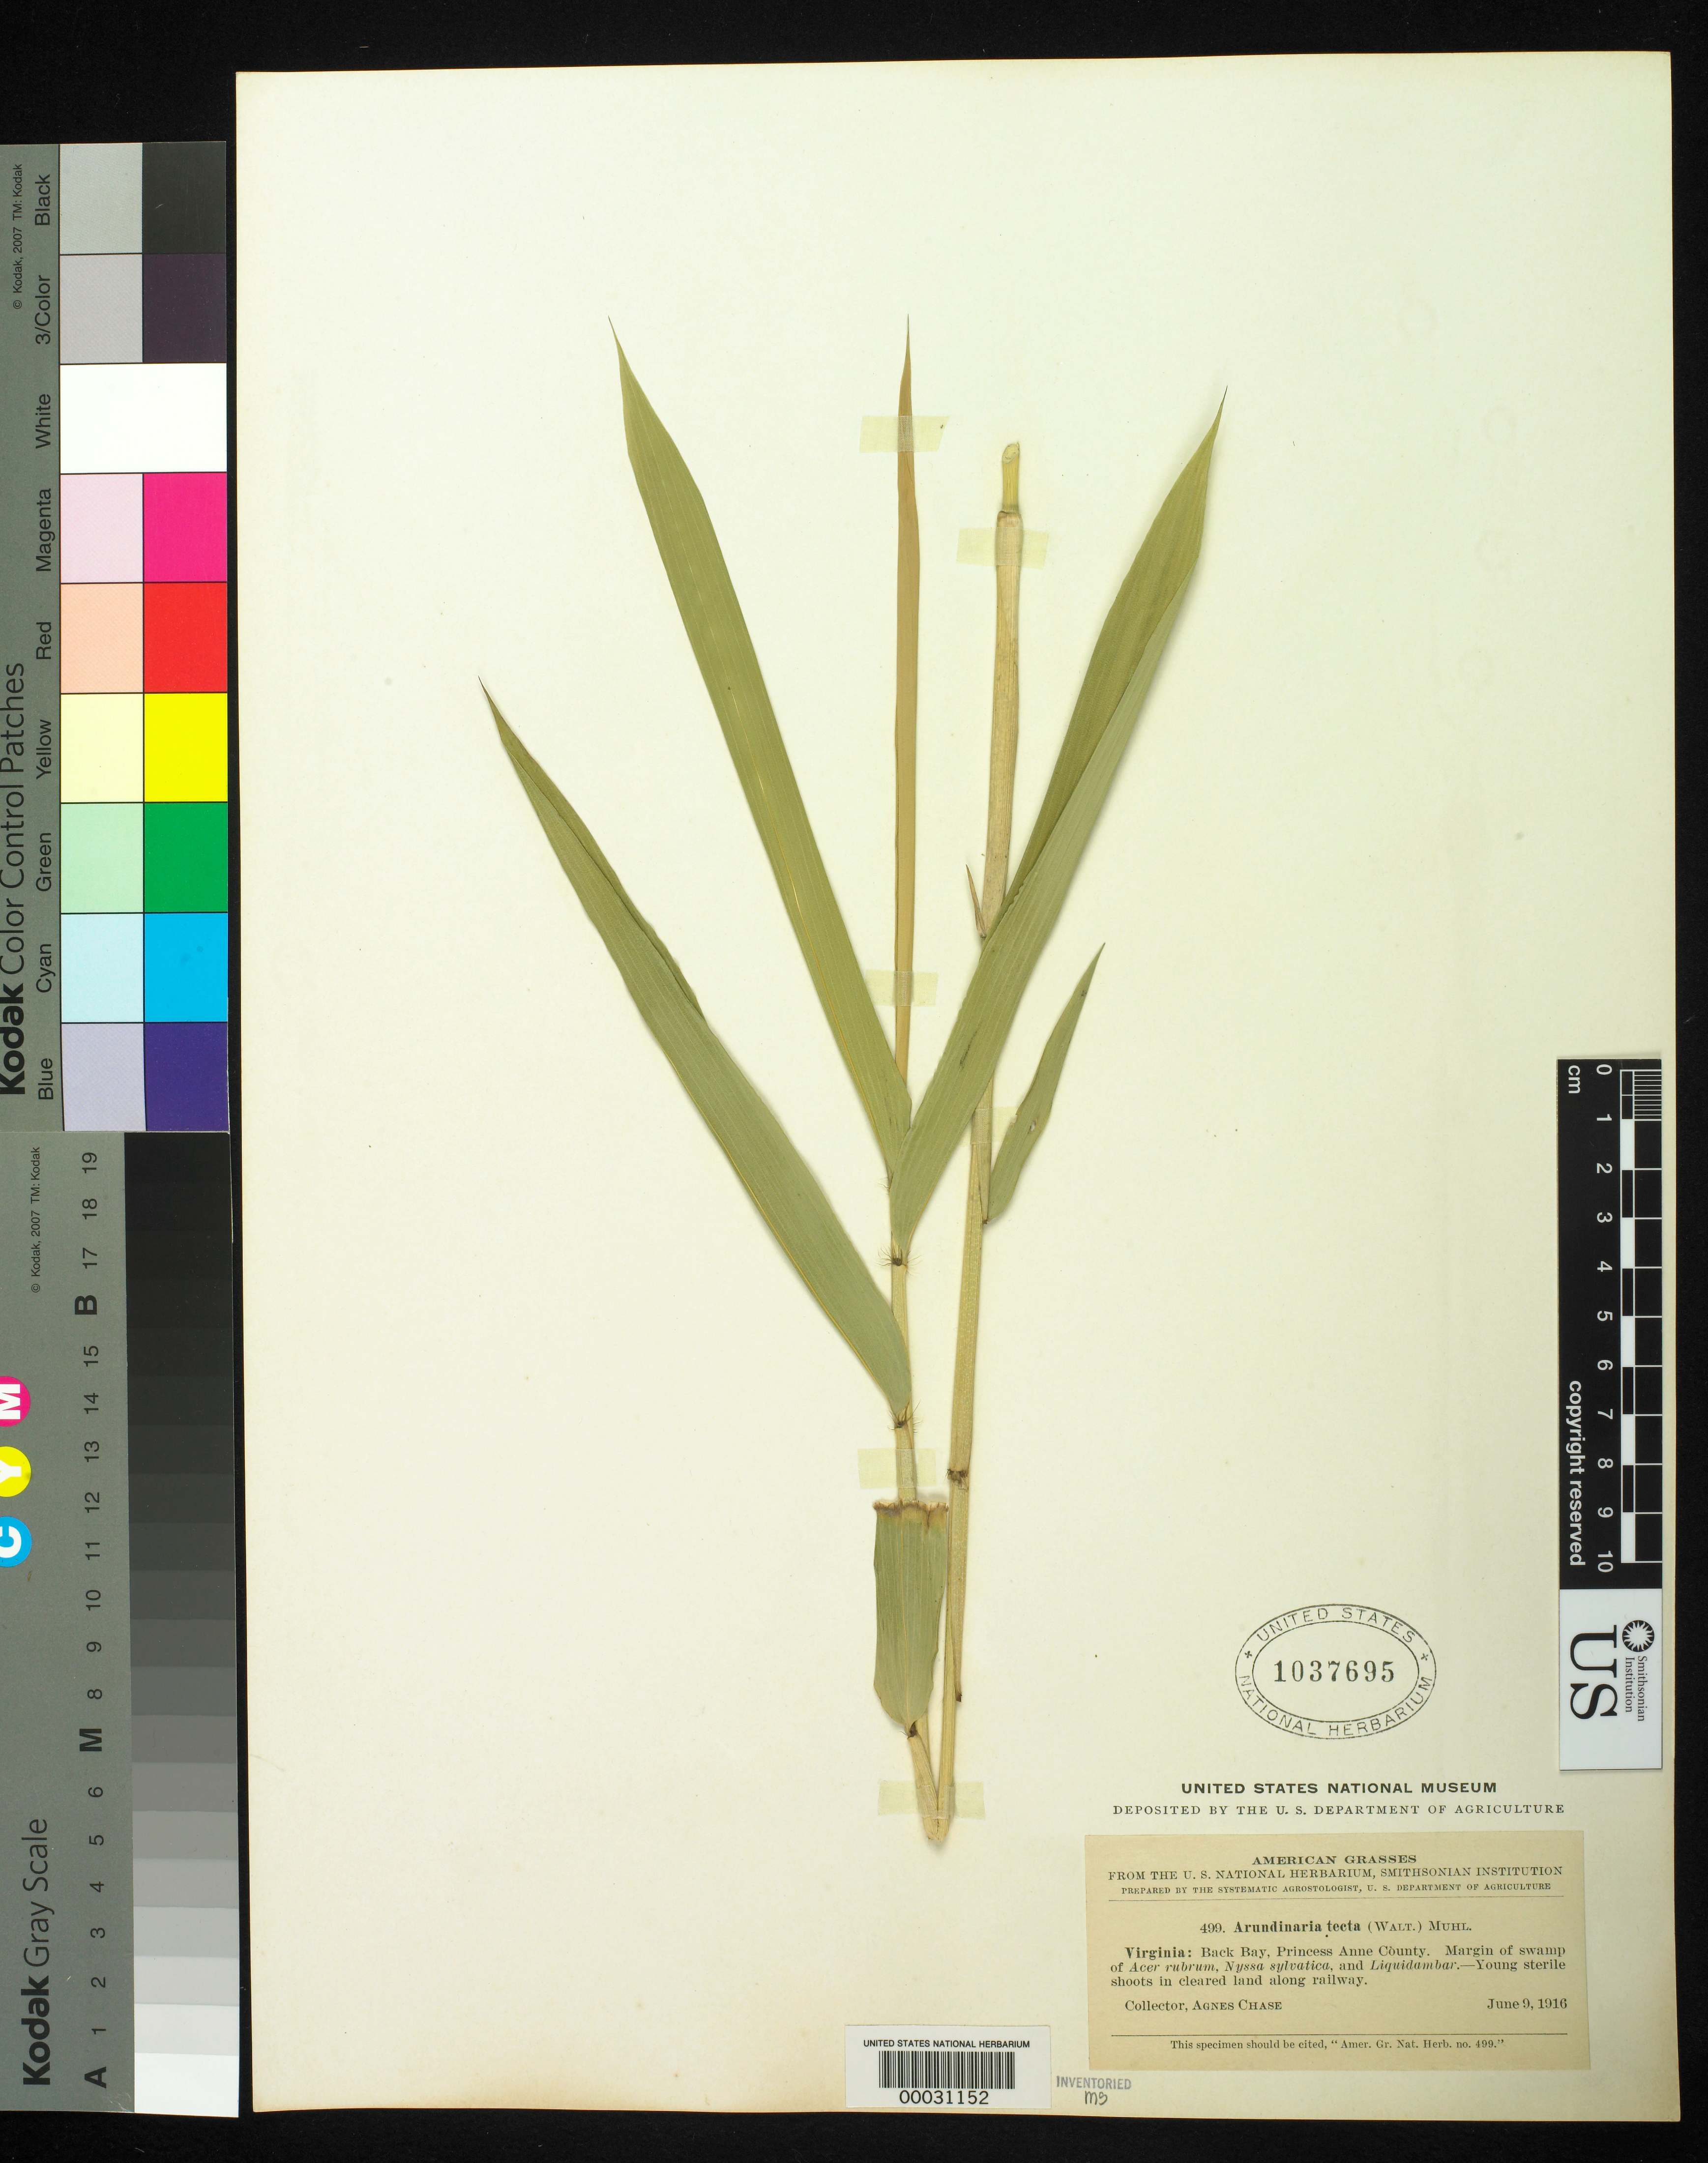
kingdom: Plantae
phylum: Tracheophyta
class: Liliopsida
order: Poales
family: Poaceae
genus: Arundinaria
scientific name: Arundinaria tecta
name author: (Walter) Muhl.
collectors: A. Chase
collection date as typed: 09 Jun 1916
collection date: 1916-06-09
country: United States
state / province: Virginia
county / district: City of Virginia Beach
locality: Black Bay, Princess Anne county. [City of Virginia Beach = Princess Anne County (extinct), in part.]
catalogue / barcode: US 1037695